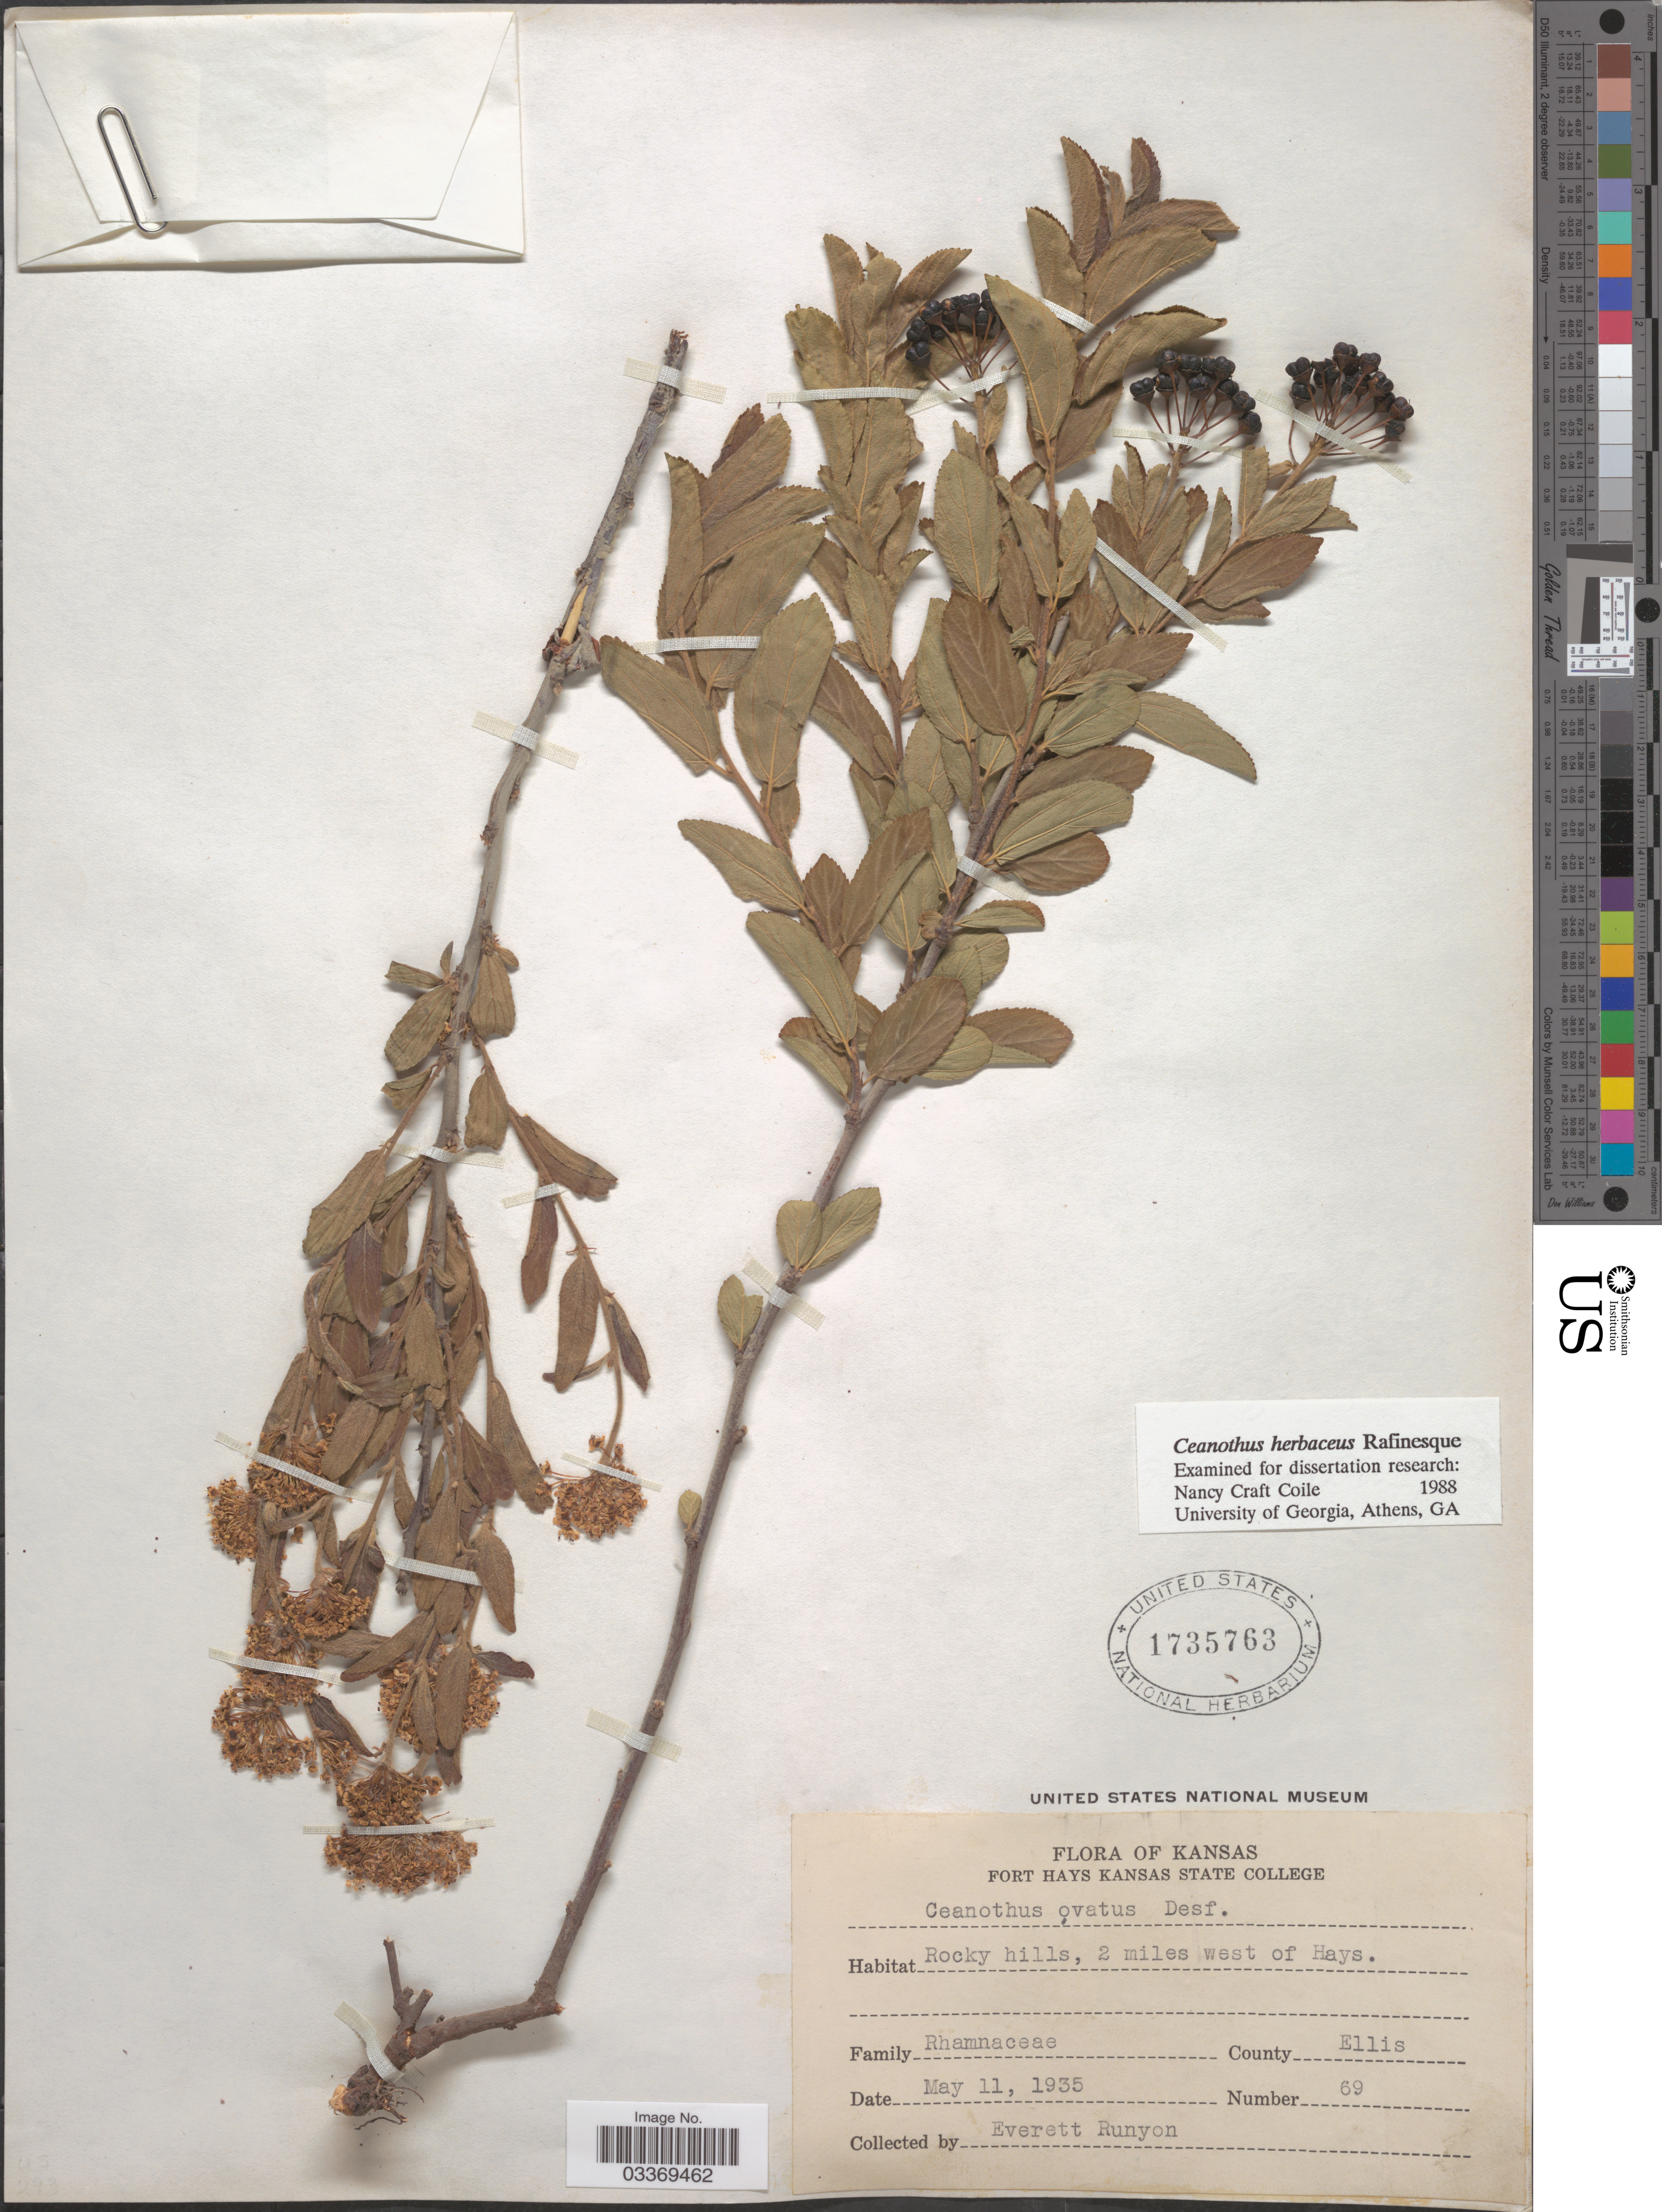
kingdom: Plantae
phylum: Tracheophyta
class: Magnoliopsida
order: Rosales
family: Rhamnaceae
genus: Ceanothus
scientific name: Ceanothus ovatus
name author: Desf.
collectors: E. Runyon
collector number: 69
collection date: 1935-05-11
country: United States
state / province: Kansas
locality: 2 miles west of Hays. County Ellis.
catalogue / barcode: US 1735763